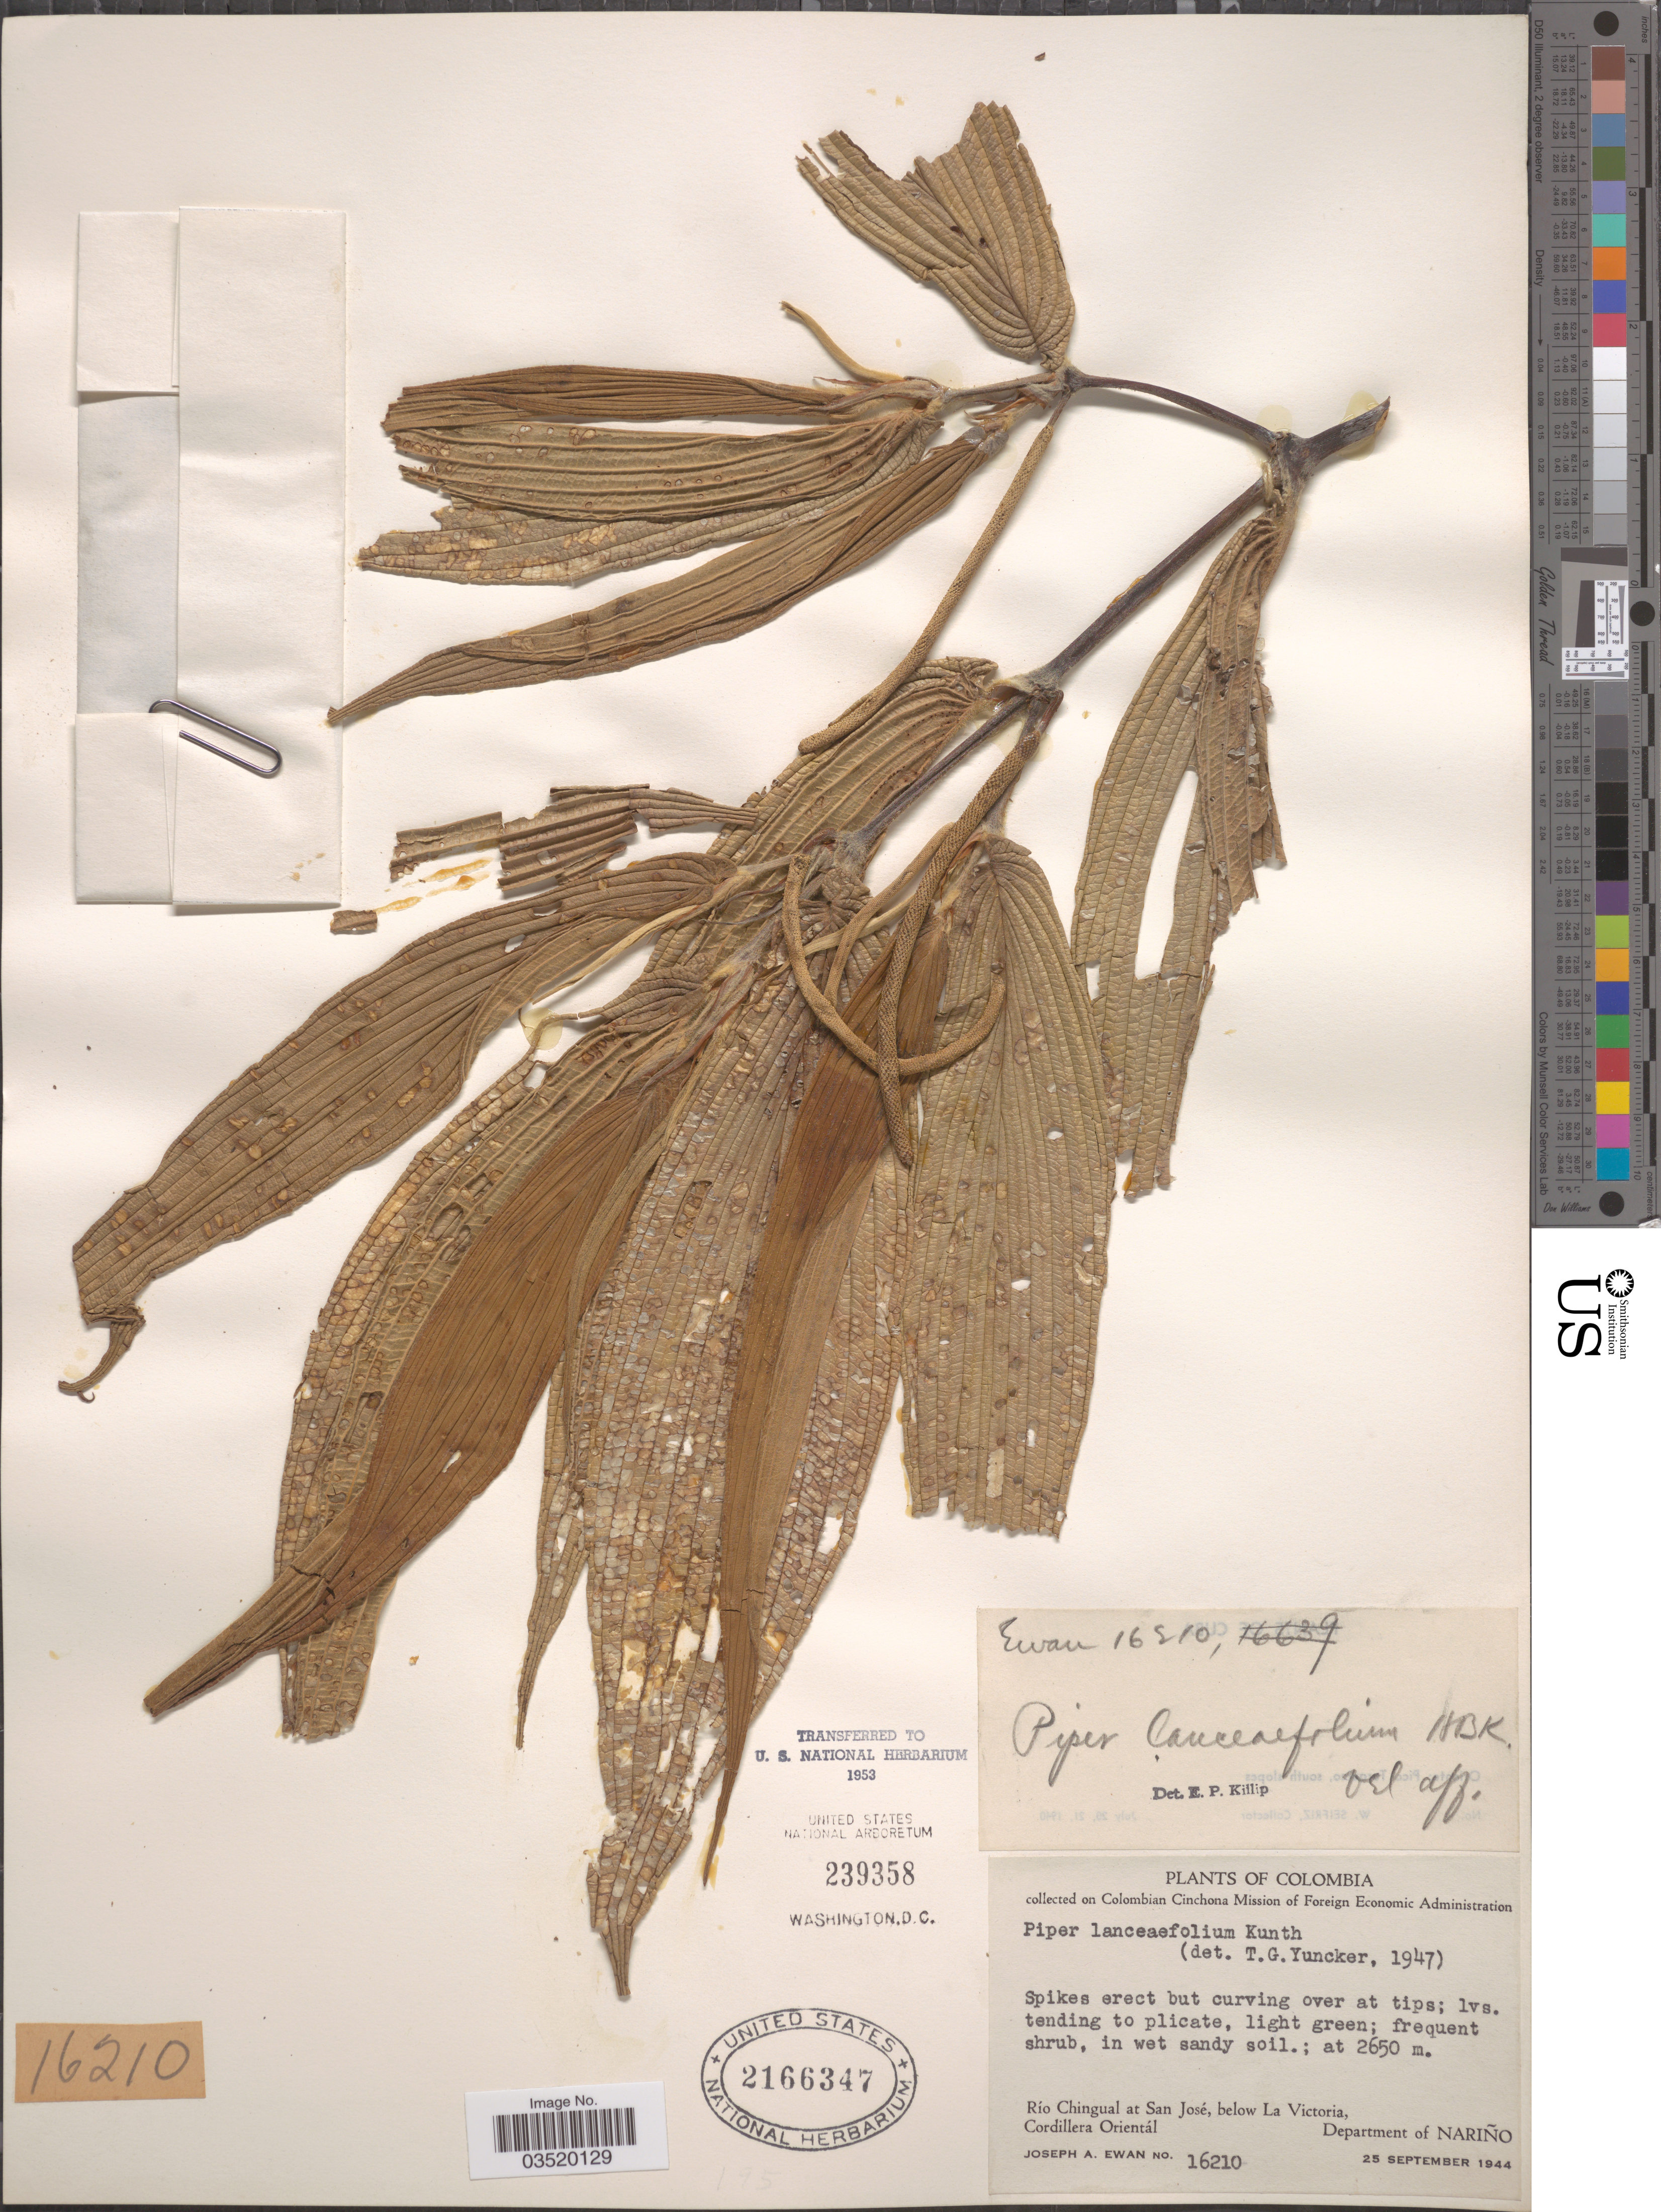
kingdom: Plantae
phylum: Tracheophyta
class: Magnoliopsida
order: Piperales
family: Piperaceae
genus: Piper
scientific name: Piper lanceifolium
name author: Kunth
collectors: J. A. Ewan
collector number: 16210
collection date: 1944-09-25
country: Colombia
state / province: Nariño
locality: Río Chingual at San José, below La Victoria, Cordillera Orientál. Department of Nariño.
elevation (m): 2650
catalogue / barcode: US 2166347